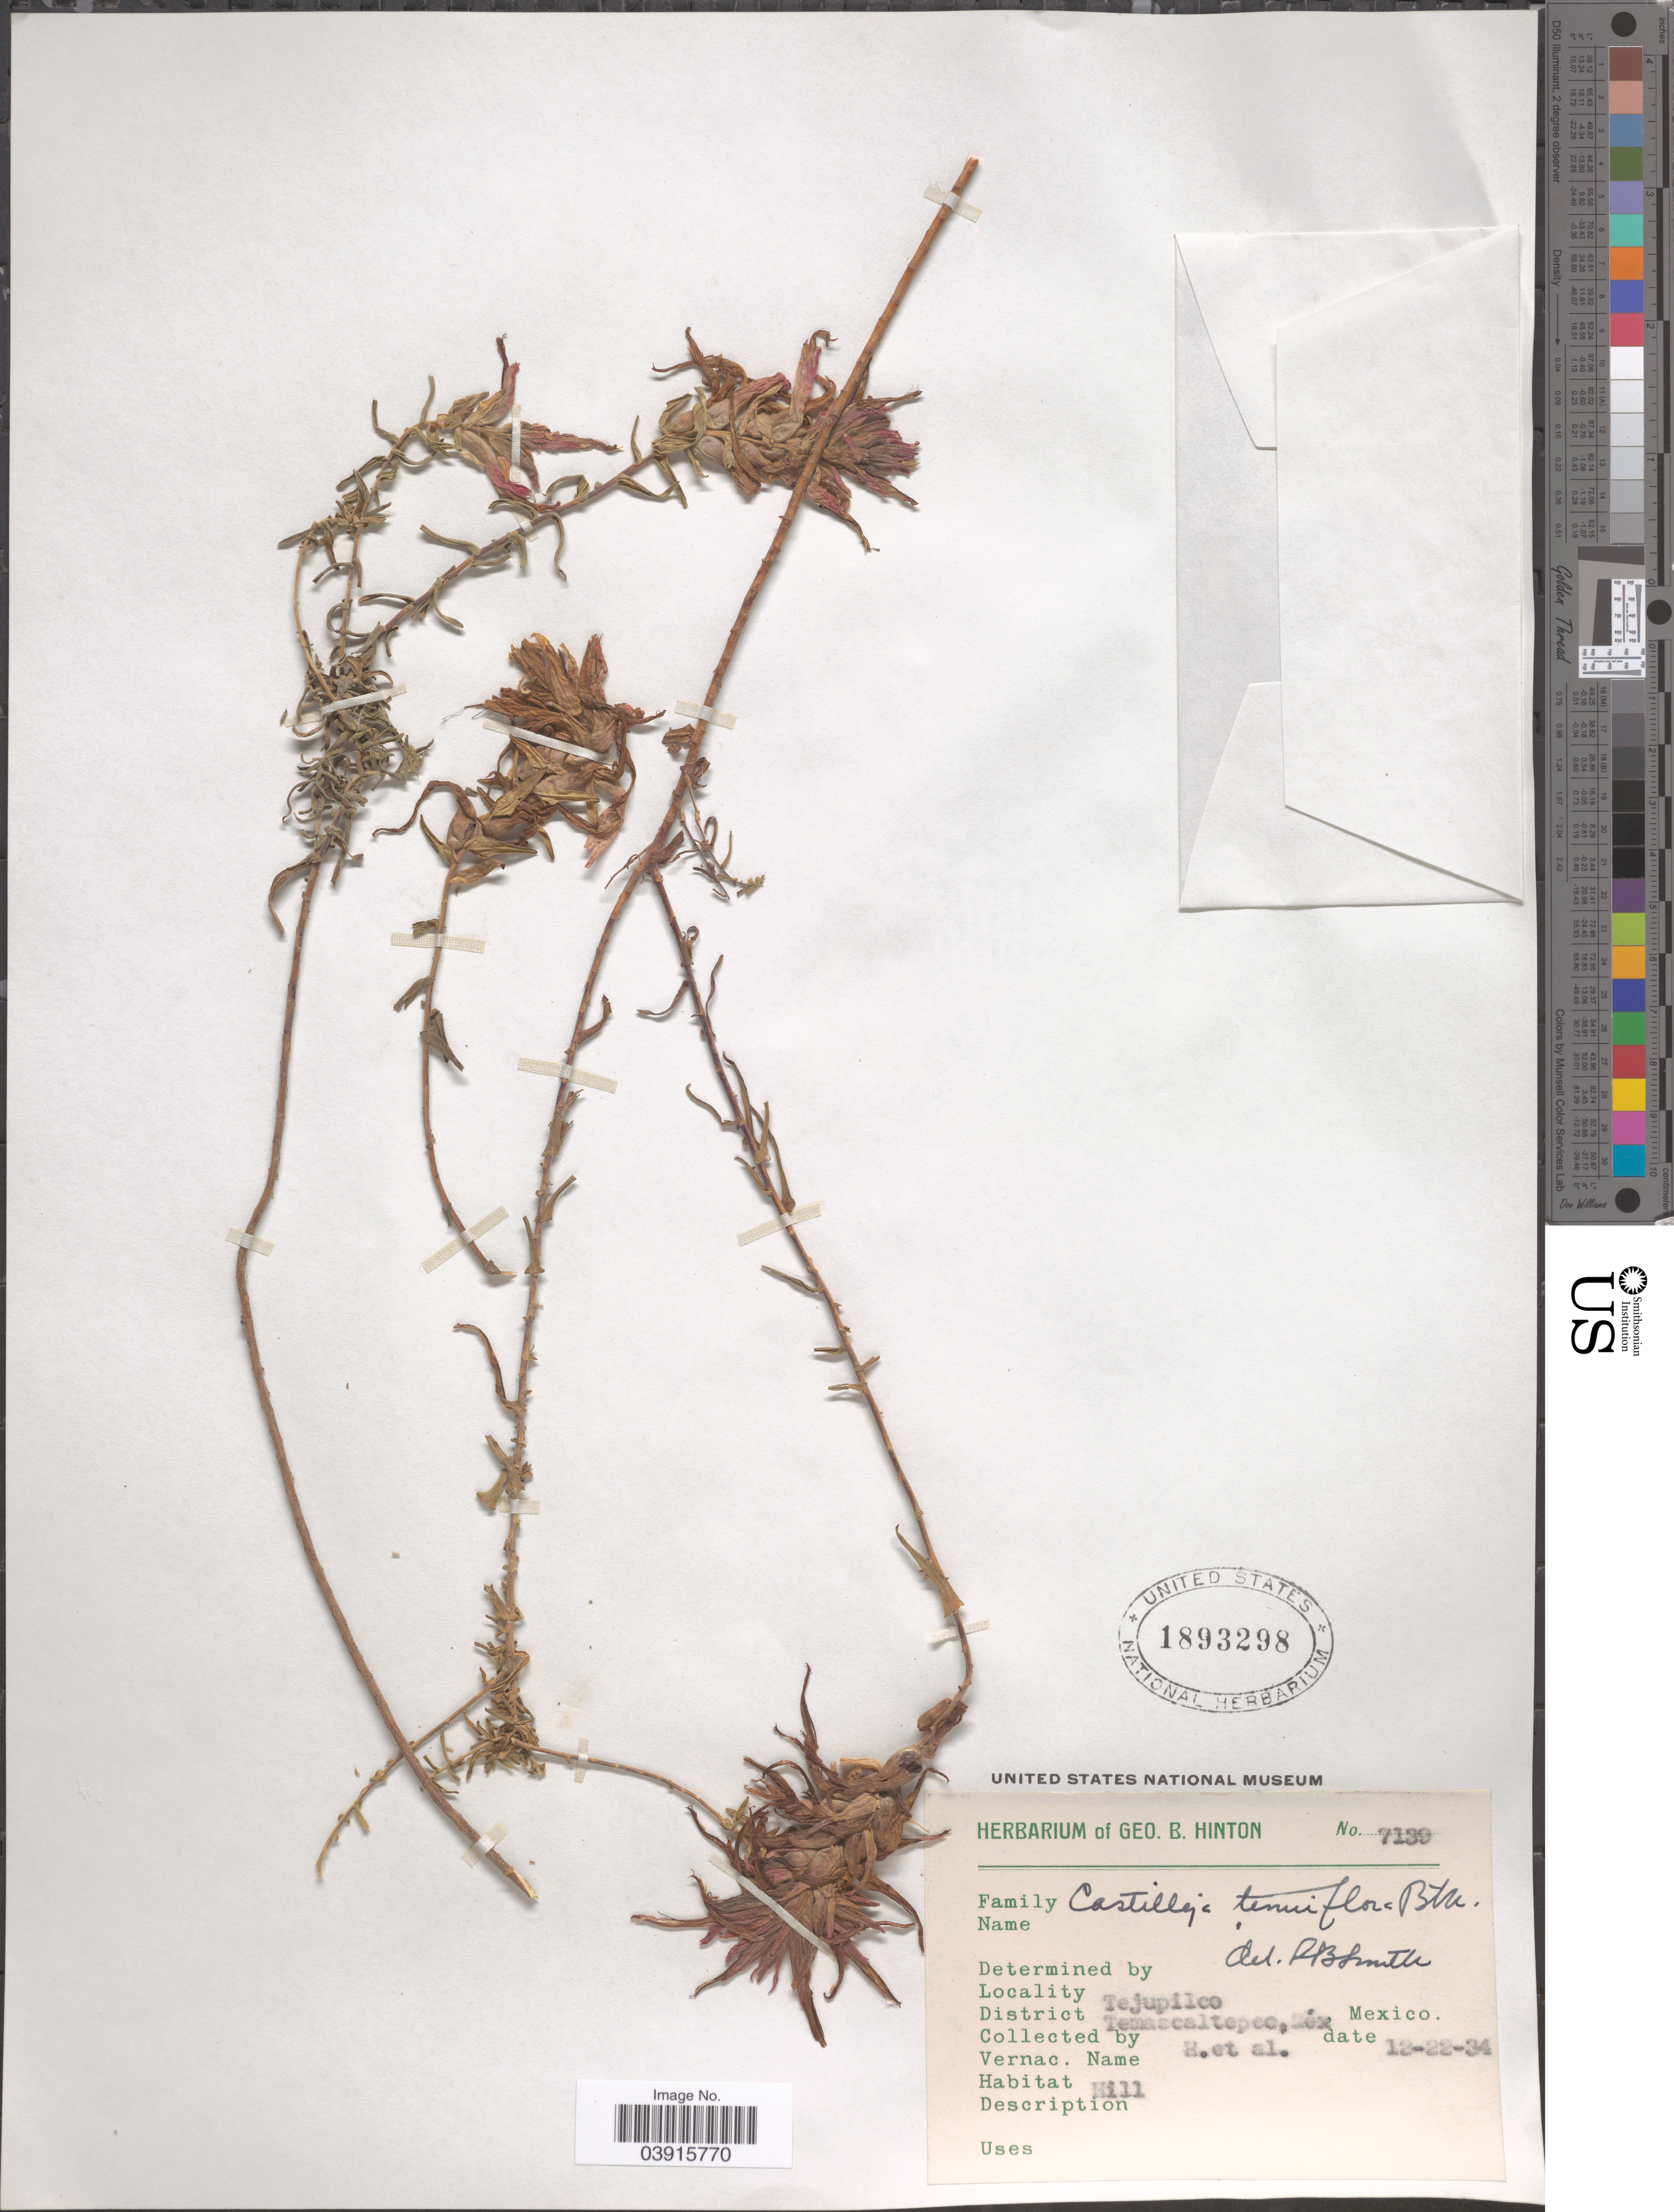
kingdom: Plantae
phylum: Tracheophyta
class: Magnoliopsida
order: Lamiales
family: Orobanchaceae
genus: Castilleja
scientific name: Castilleja tenuiflora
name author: Benth.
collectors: G. B. Hinton & et al.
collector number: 7139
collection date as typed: Transcribed d/m/y: 22/12/34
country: Mexico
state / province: México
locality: Tejupilco, District Temascaltepec.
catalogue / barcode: US 1893298